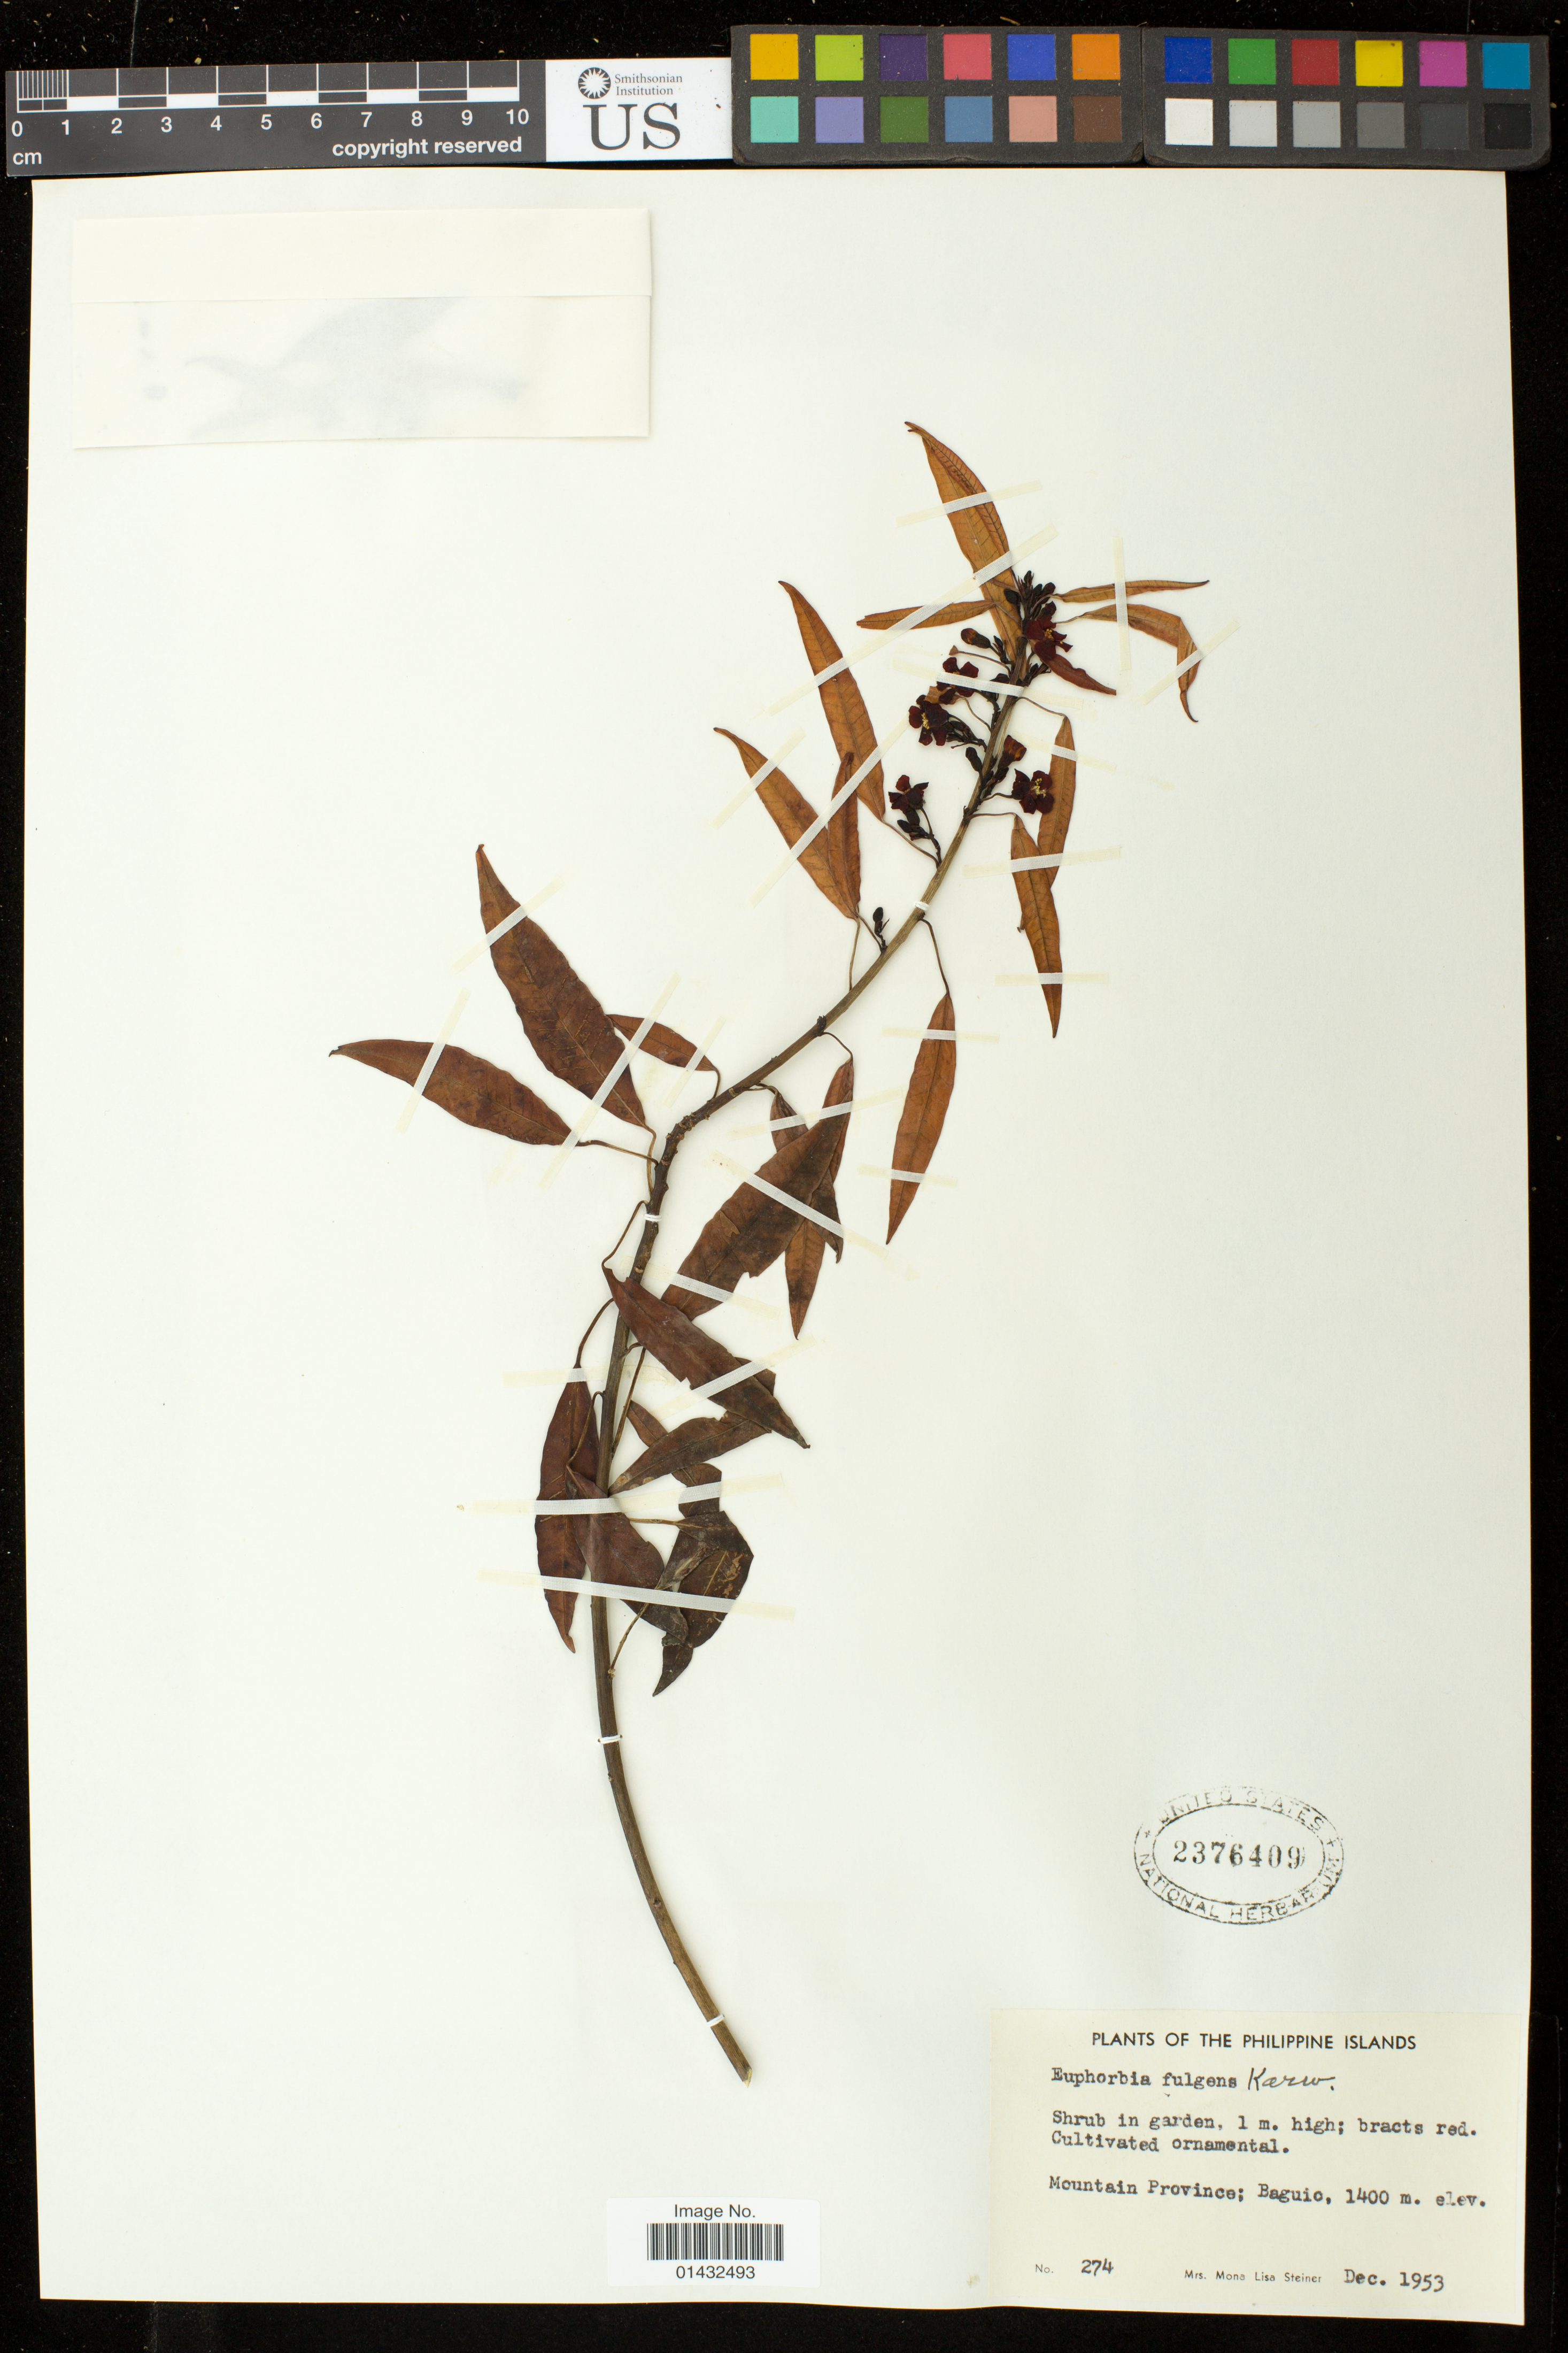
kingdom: Plantae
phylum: Tracheophyta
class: Magnoliopsida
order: Malpighiales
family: Euphorbiaceae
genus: Euphorbia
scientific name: Euphorbia fulgens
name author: Karw. ex Klotzsch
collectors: M. Steiner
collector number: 274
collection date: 1953-12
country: Philippines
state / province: Cordillera (Administrative Region)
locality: Mountain Province, Baguio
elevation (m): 1400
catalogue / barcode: US 2376409